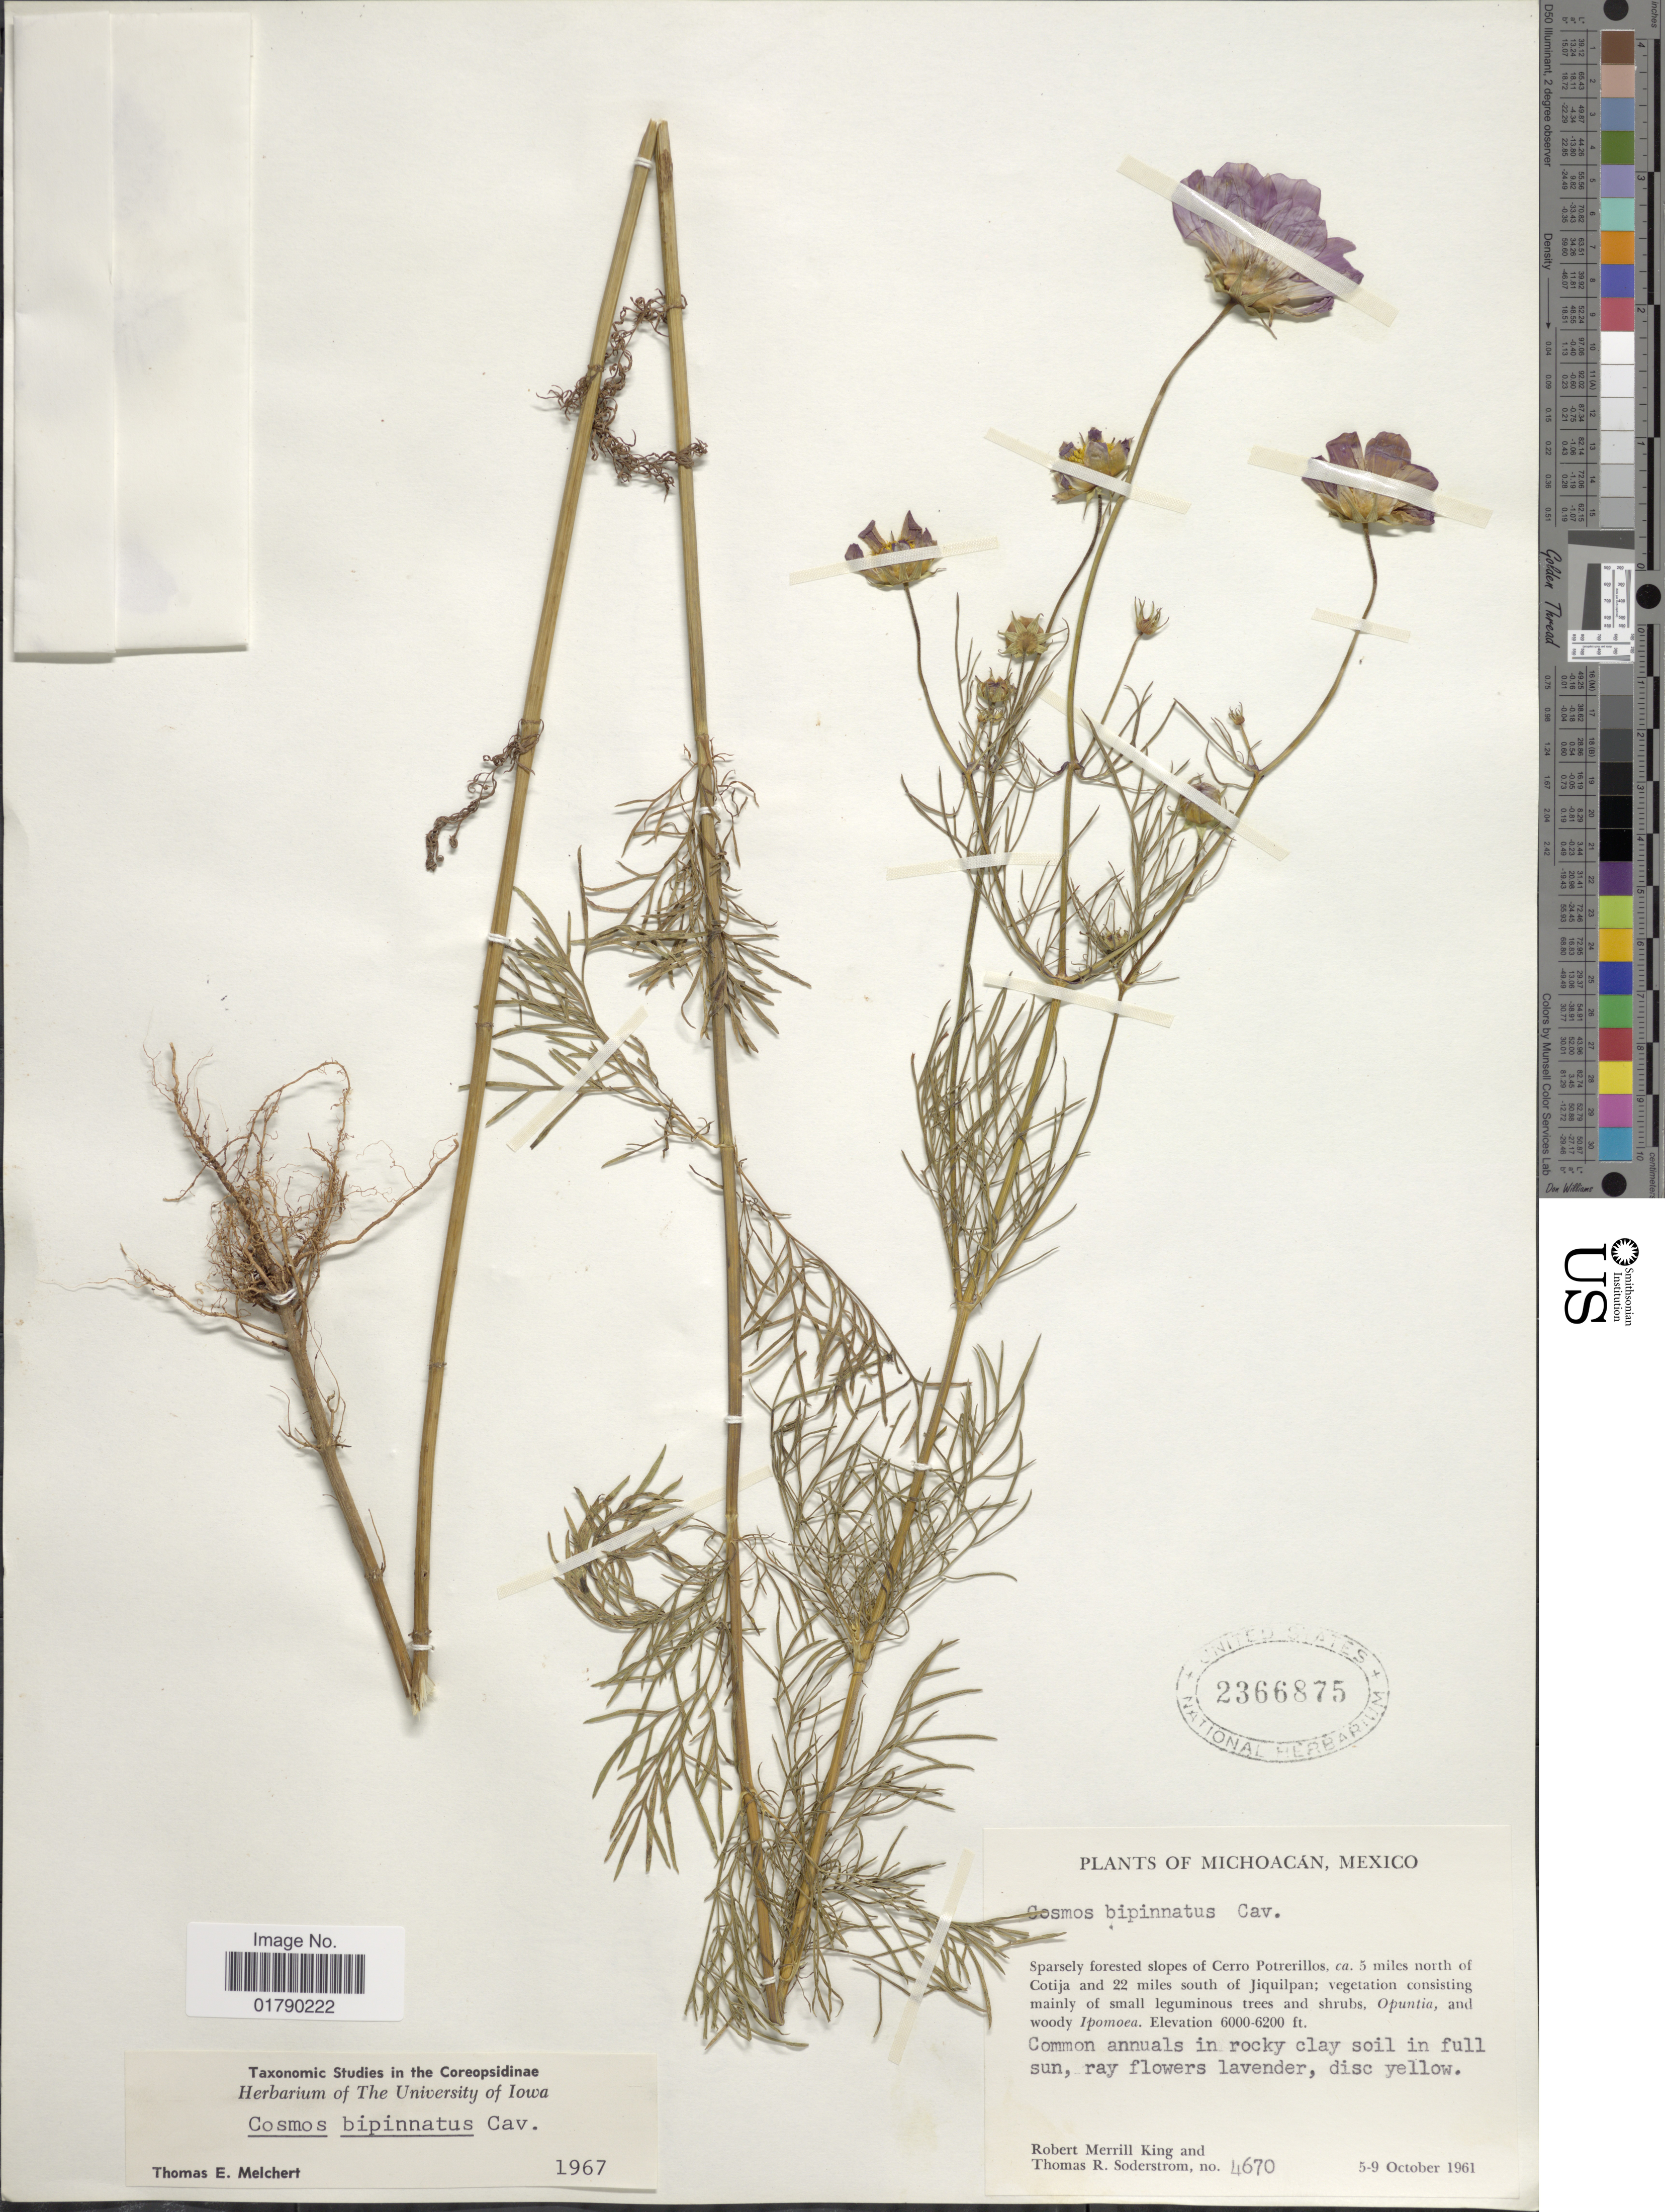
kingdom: Plantae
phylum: Tracheophyta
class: Magnoliopsida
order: Asterales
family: Asteraceae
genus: Cosmos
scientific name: Cosmos bipinnatus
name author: Cav.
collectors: R. M. King & T. R. Soderstrom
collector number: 4670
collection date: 1961-10-05/1961-10-09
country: Mexico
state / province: Michoacán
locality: Forested slopes of Cerro Potrerillos, ca 5 miles north of Cotija and 22 miles south of Jiquilpan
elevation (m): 1829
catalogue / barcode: US 2366875